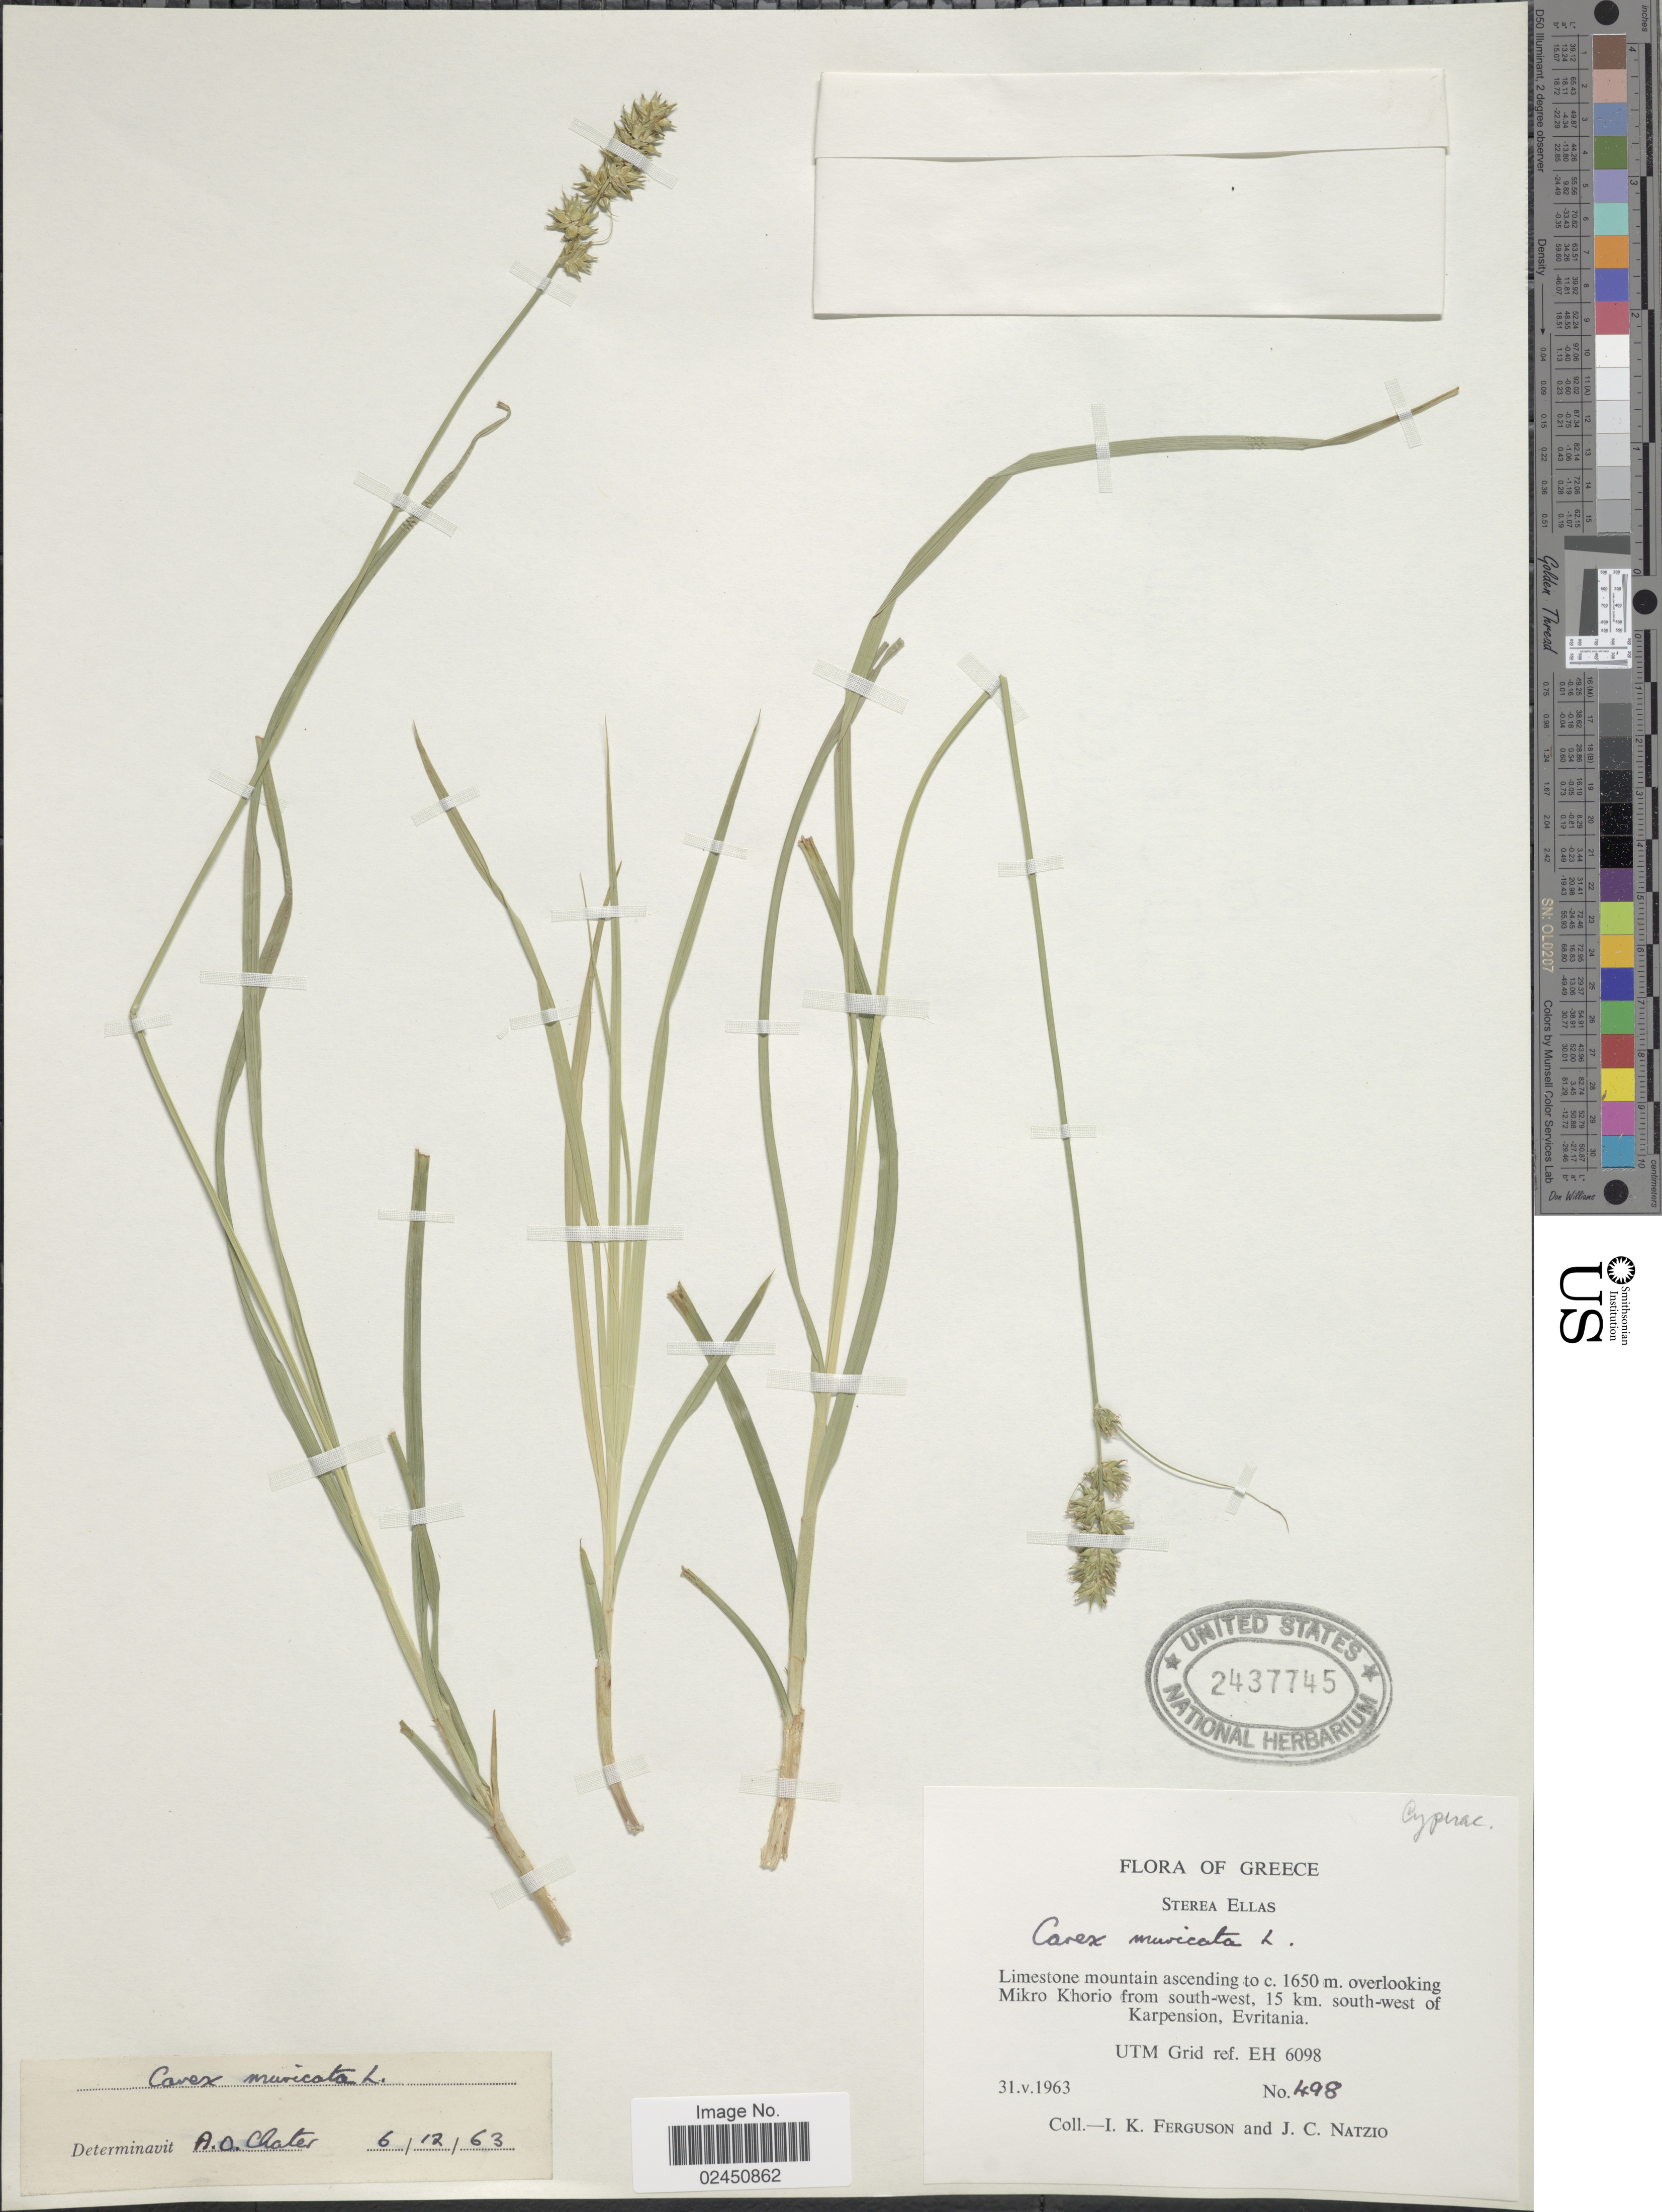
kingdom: Plantae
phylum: Tracheophyta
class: Liliopsida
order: Poales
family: Cyperaceae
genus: Carex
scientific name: Carex muricata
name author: L.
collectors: I. K. Ferguson & J. Natzio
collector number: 498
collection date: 1963-05-31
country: Greece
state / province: Central Greece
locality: Sterea Ellas, overlooking Mikro Khorio from south-west, 15 km south-west of Karpension, Evritania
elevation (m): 1650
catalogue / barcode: US 2437745